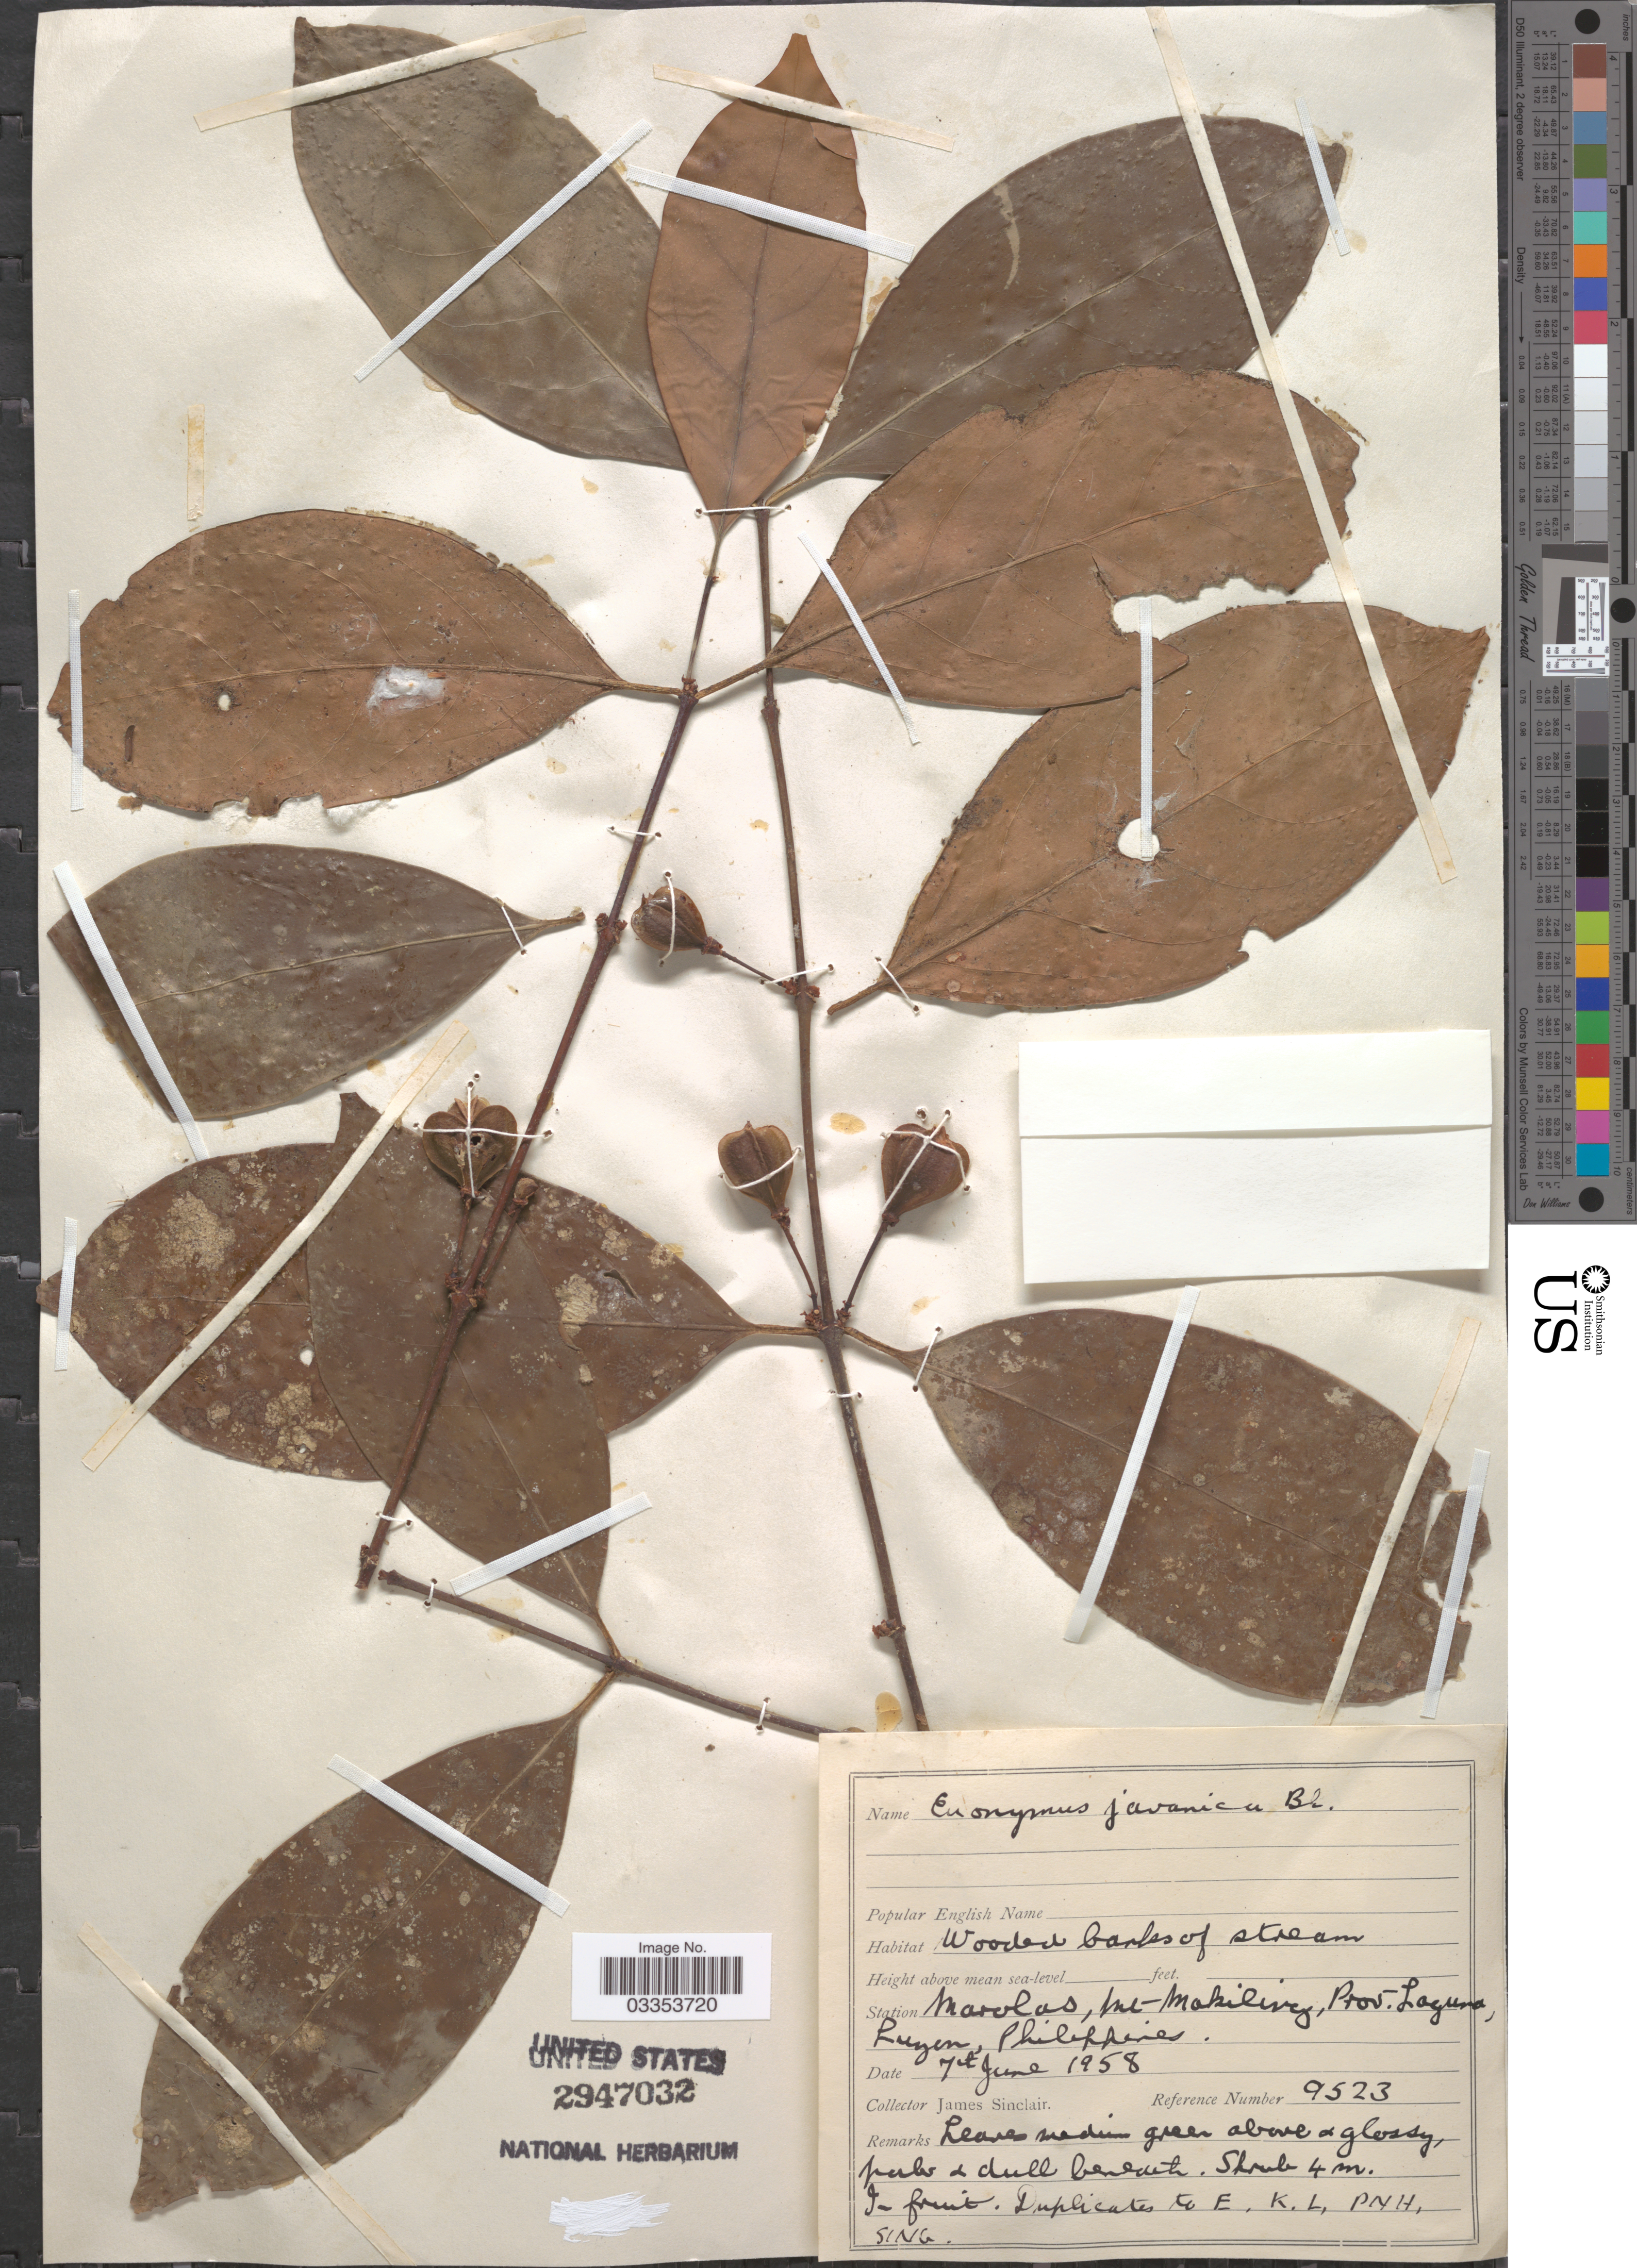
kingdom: Plantae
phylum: Tracheophyta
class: Magnoliopsida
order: Celastrales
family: Celastraceae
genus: Euonymus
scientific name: Euonymus indicus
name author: B. Heyne ex Wall.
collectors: J. Sinclair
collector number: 9523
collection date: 1958-06-07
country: Philippines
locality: Station Marolas, Mt Makiling, Prov. Laguna, Luzon.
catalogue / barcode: US 2947032